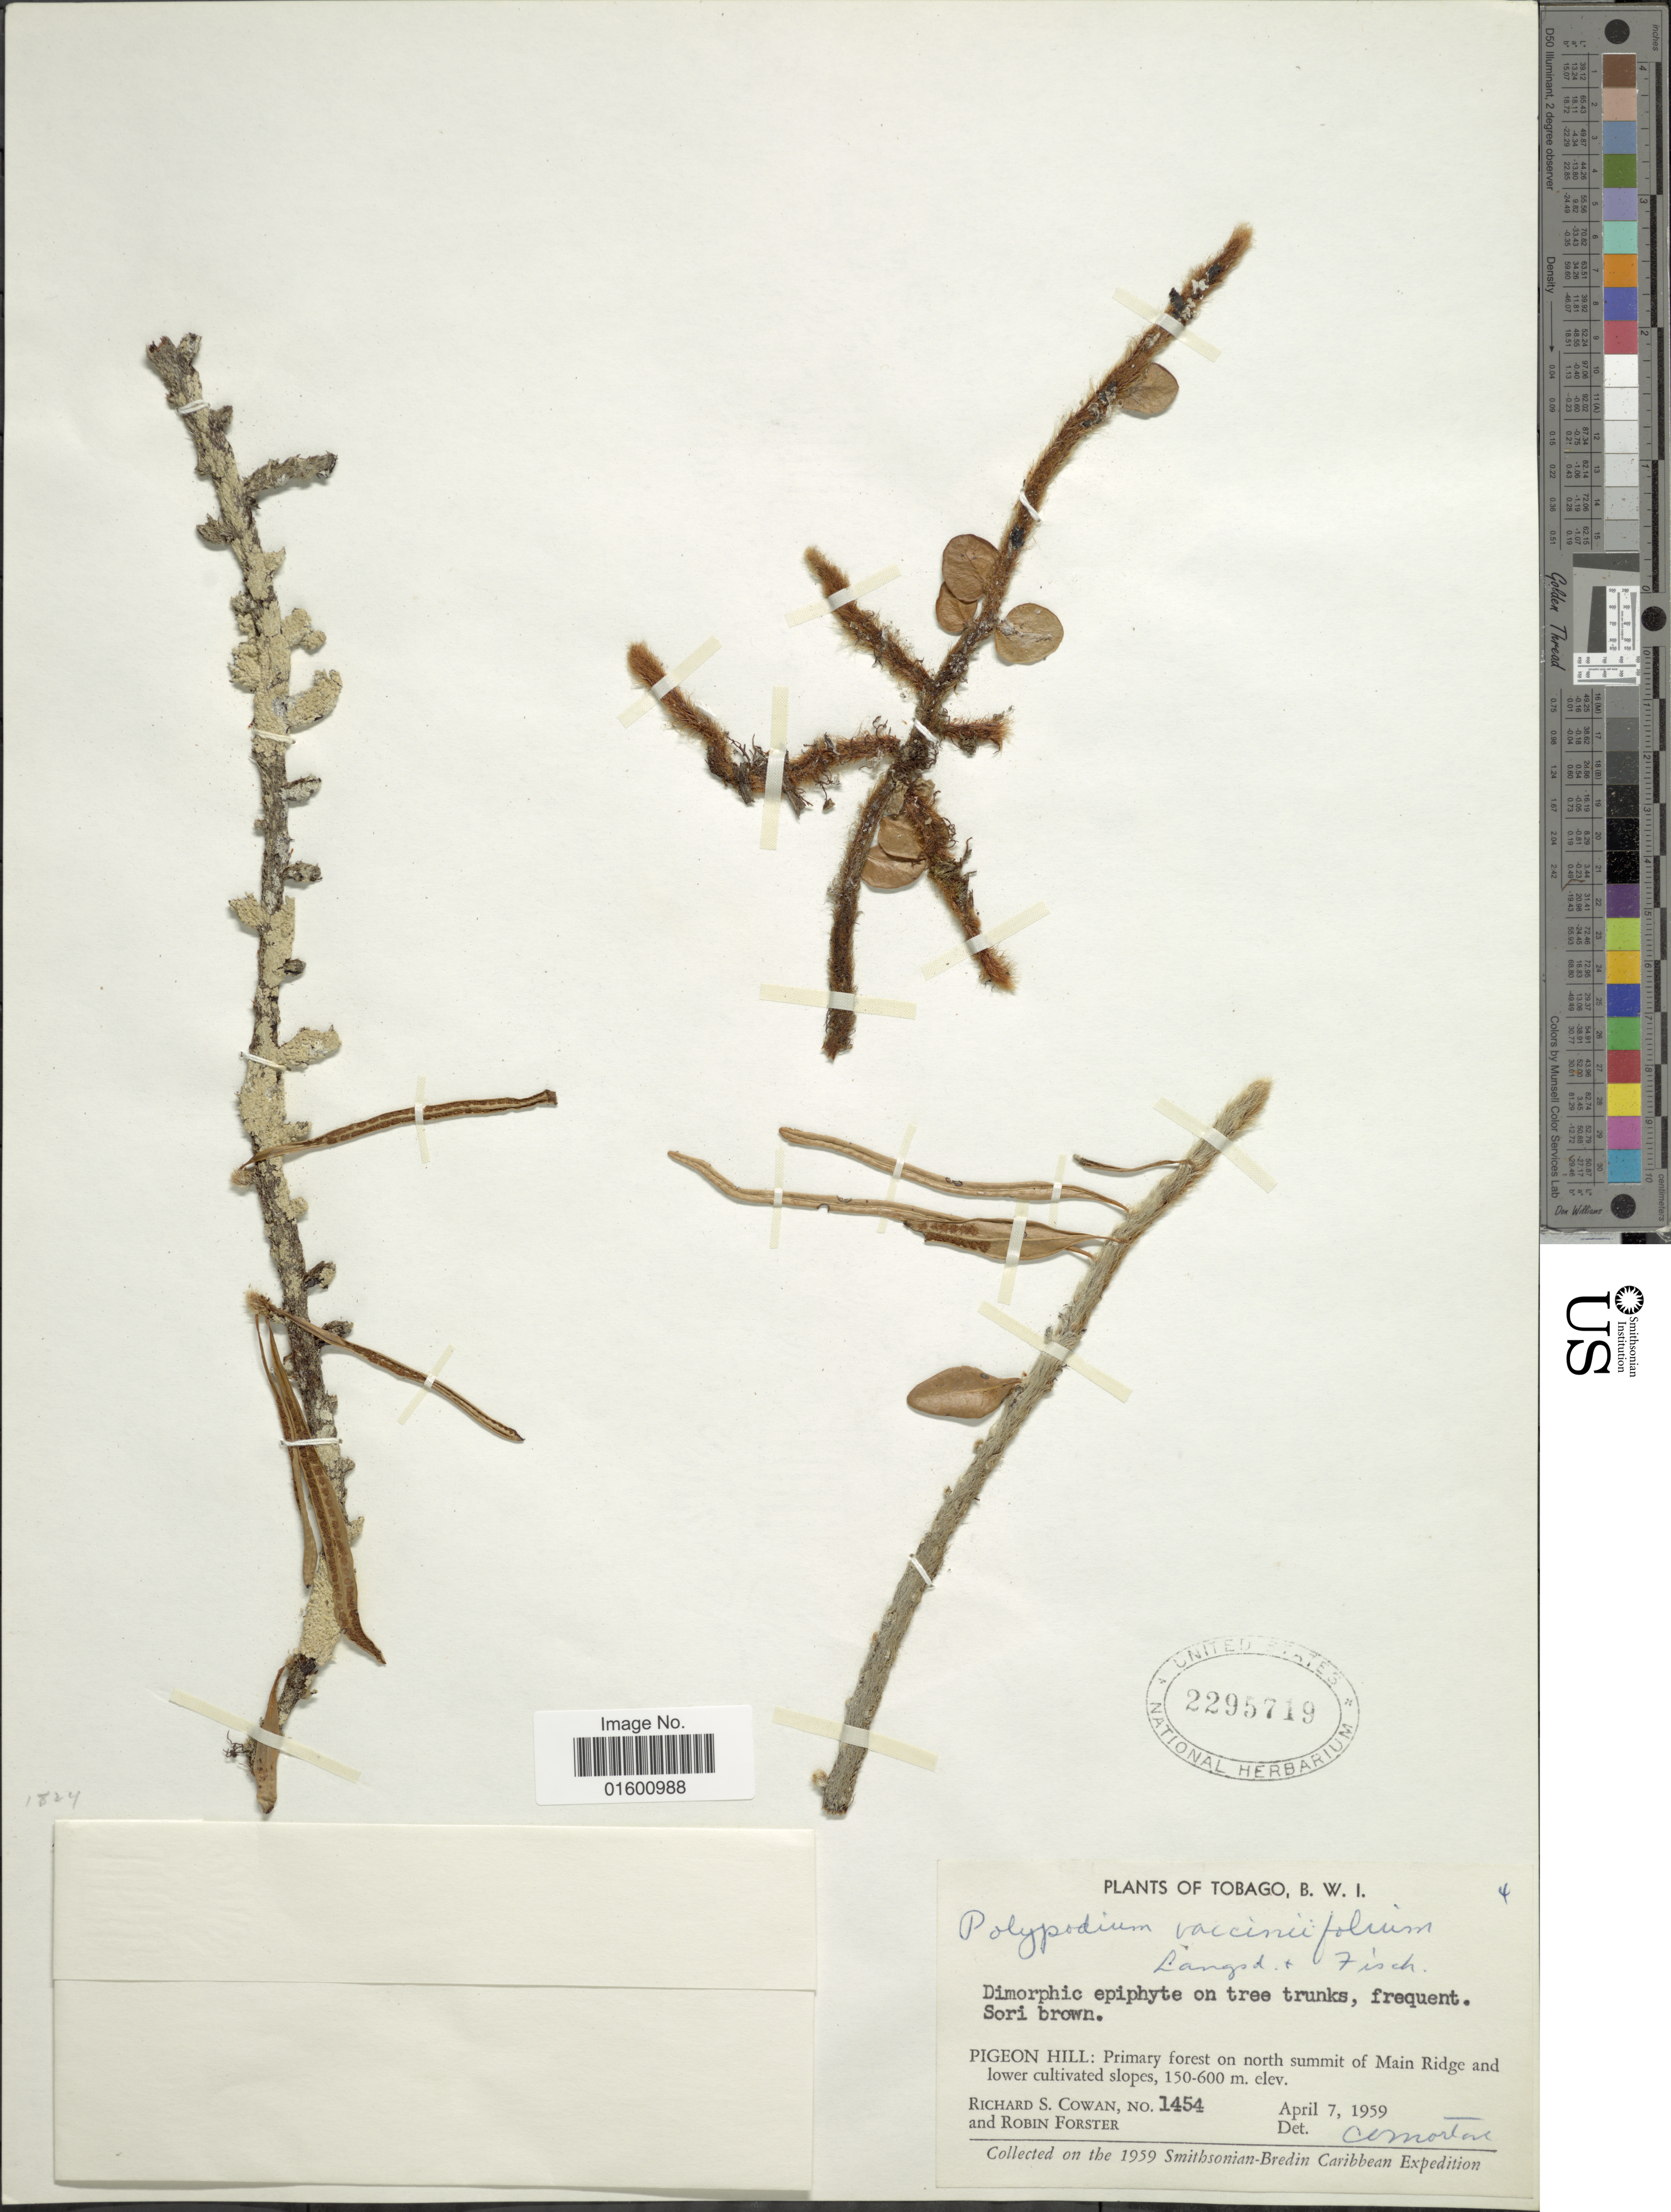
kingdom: Plantae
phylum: Tracheophyta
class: Polypodiopsida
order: Polypodiales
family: Polypodiaceae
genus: Microgramma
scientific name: Microgramma vaccinifolia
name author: (Langsd. & Fisch.) Copel.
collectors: R. S. Cowan & R. Forster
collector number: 1454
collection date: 1959-04-07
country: Trinidad and Tobago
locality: Tobago, Pigeon Hill: Primary forest on north summit of Main Ridge and lower cultivated slopes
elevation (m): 150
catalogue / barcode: US 2295719